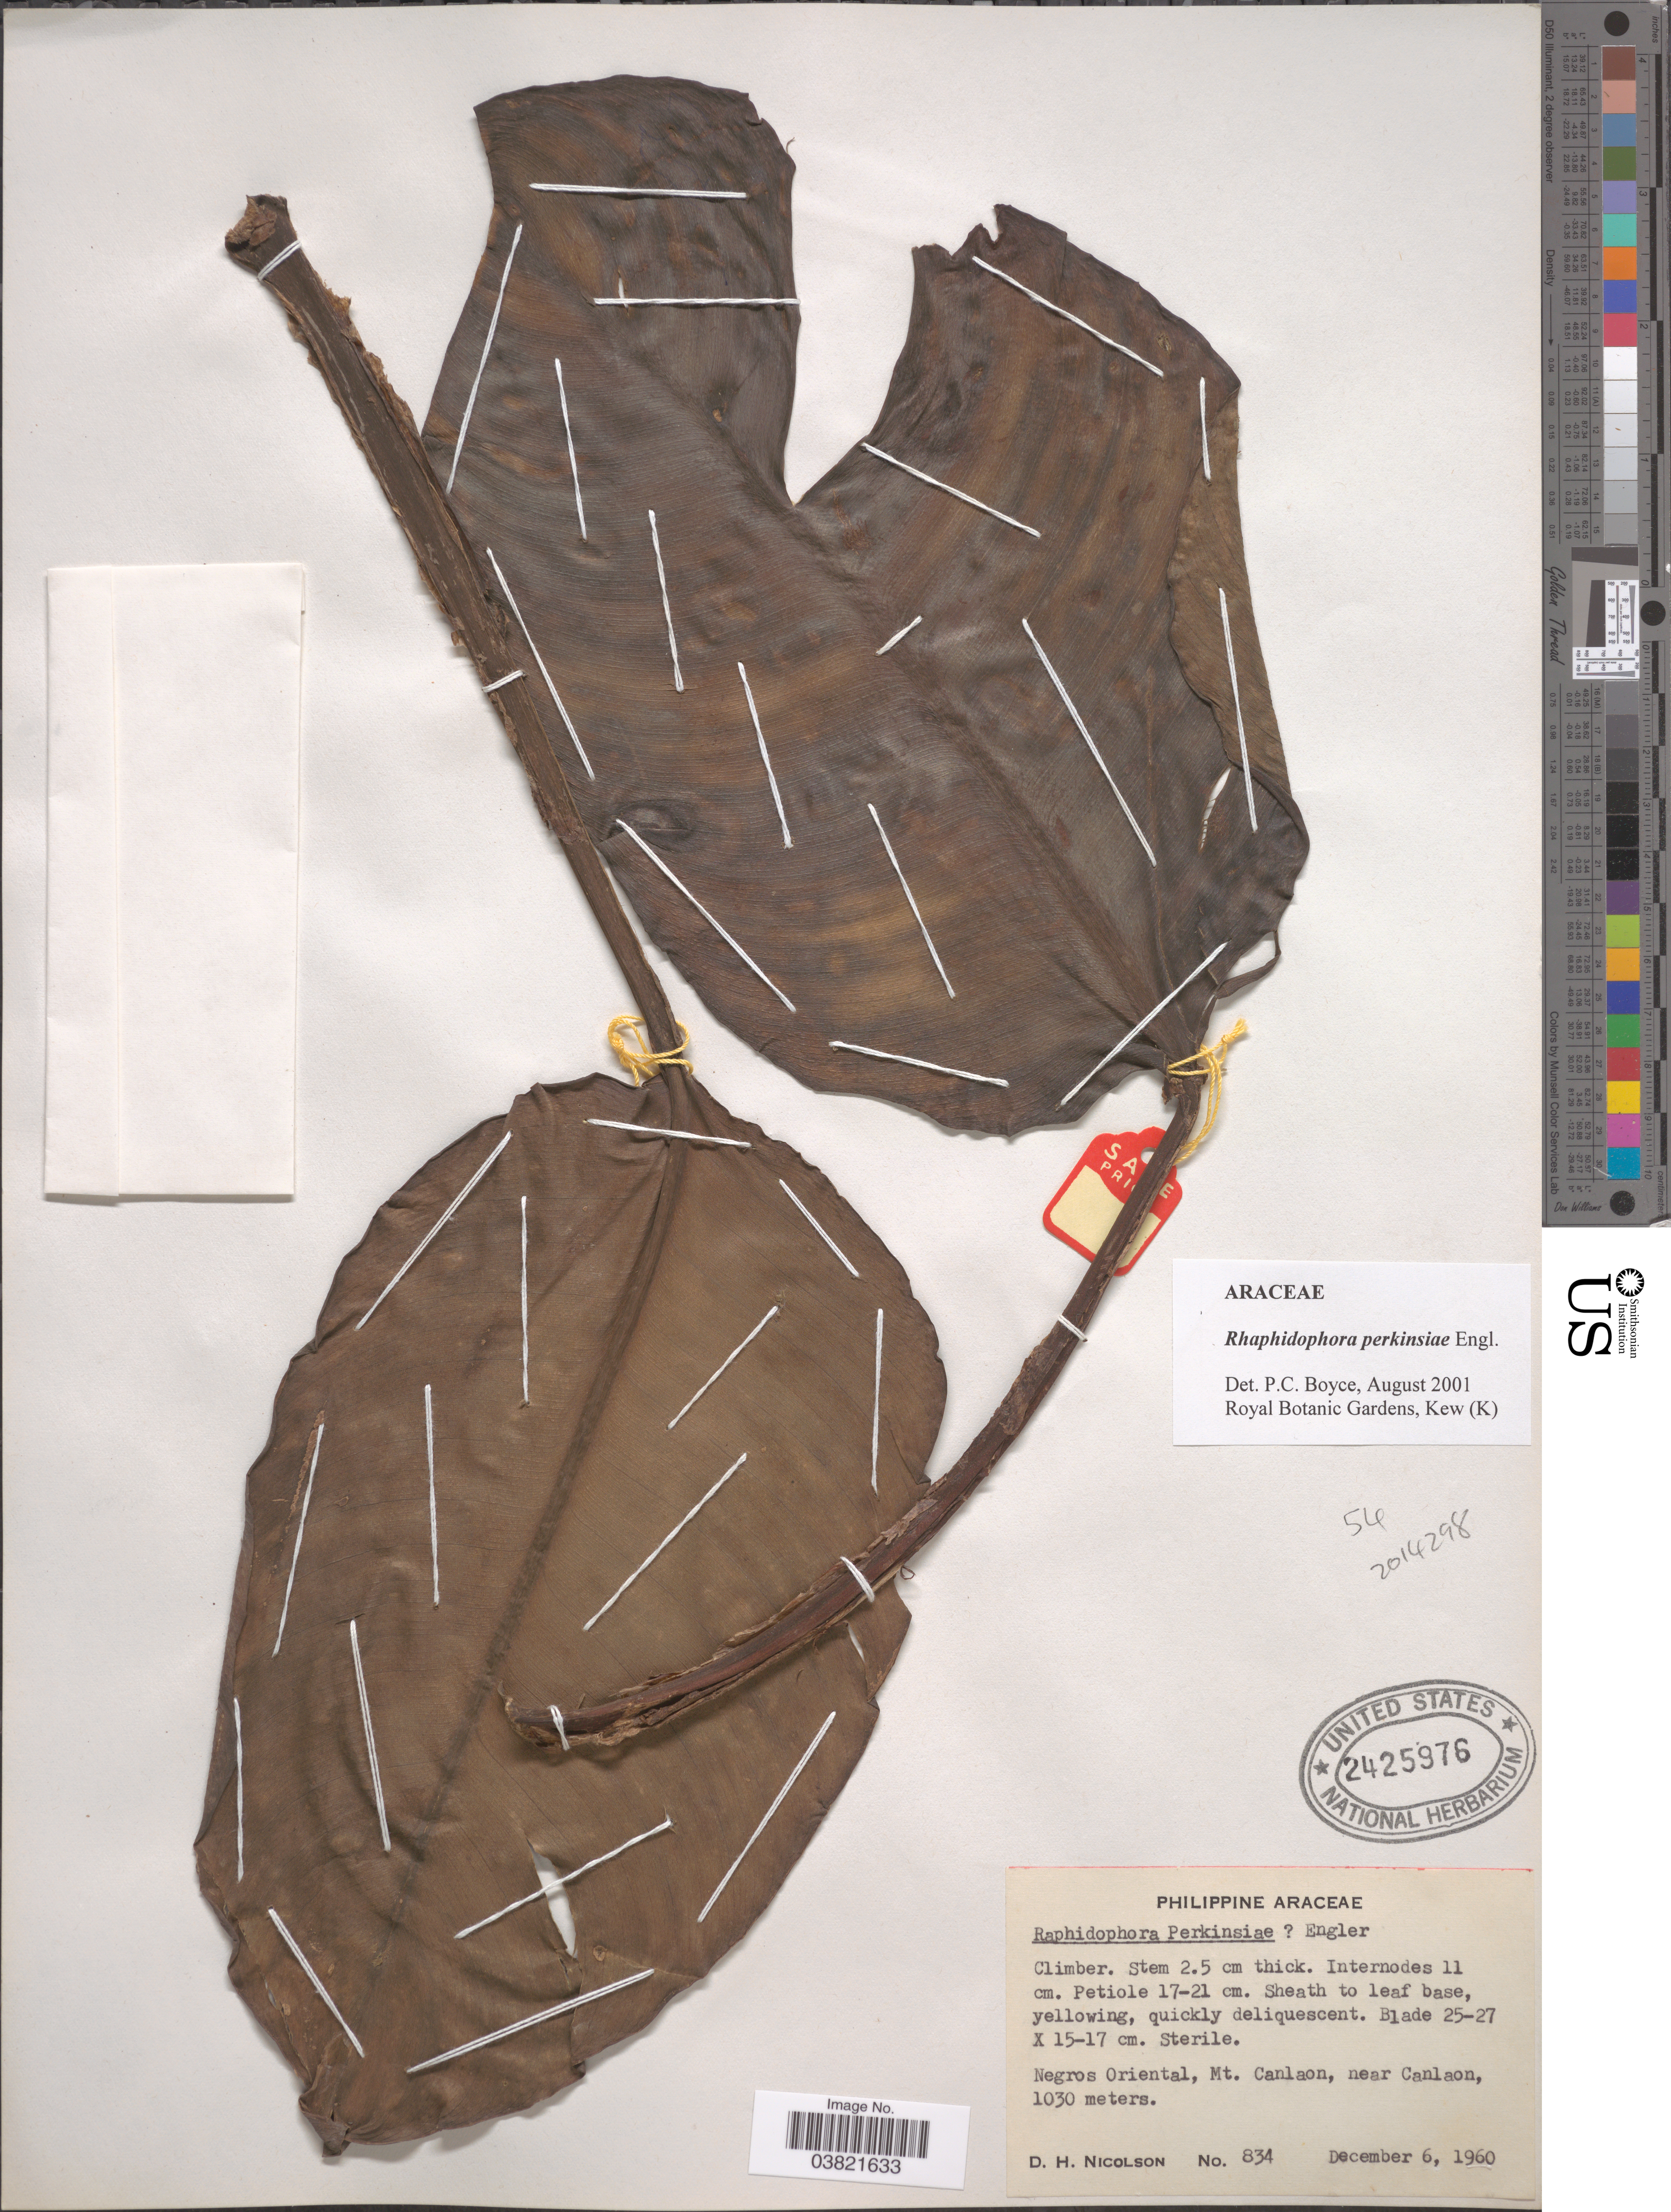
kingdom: Plantae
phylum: Tracheophyta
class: Liliopsida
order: Alismatales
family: Araceae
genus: Rhaphidophora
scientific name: Rhaphidophora perkinsiae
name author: Engl.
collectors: D. H. Nicolson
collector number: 834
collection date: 1960-12-06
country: Philippines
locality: Negors Oriental, Mt. Canlaon, near Canlaon.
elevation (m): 1030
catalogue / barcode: US 2425976